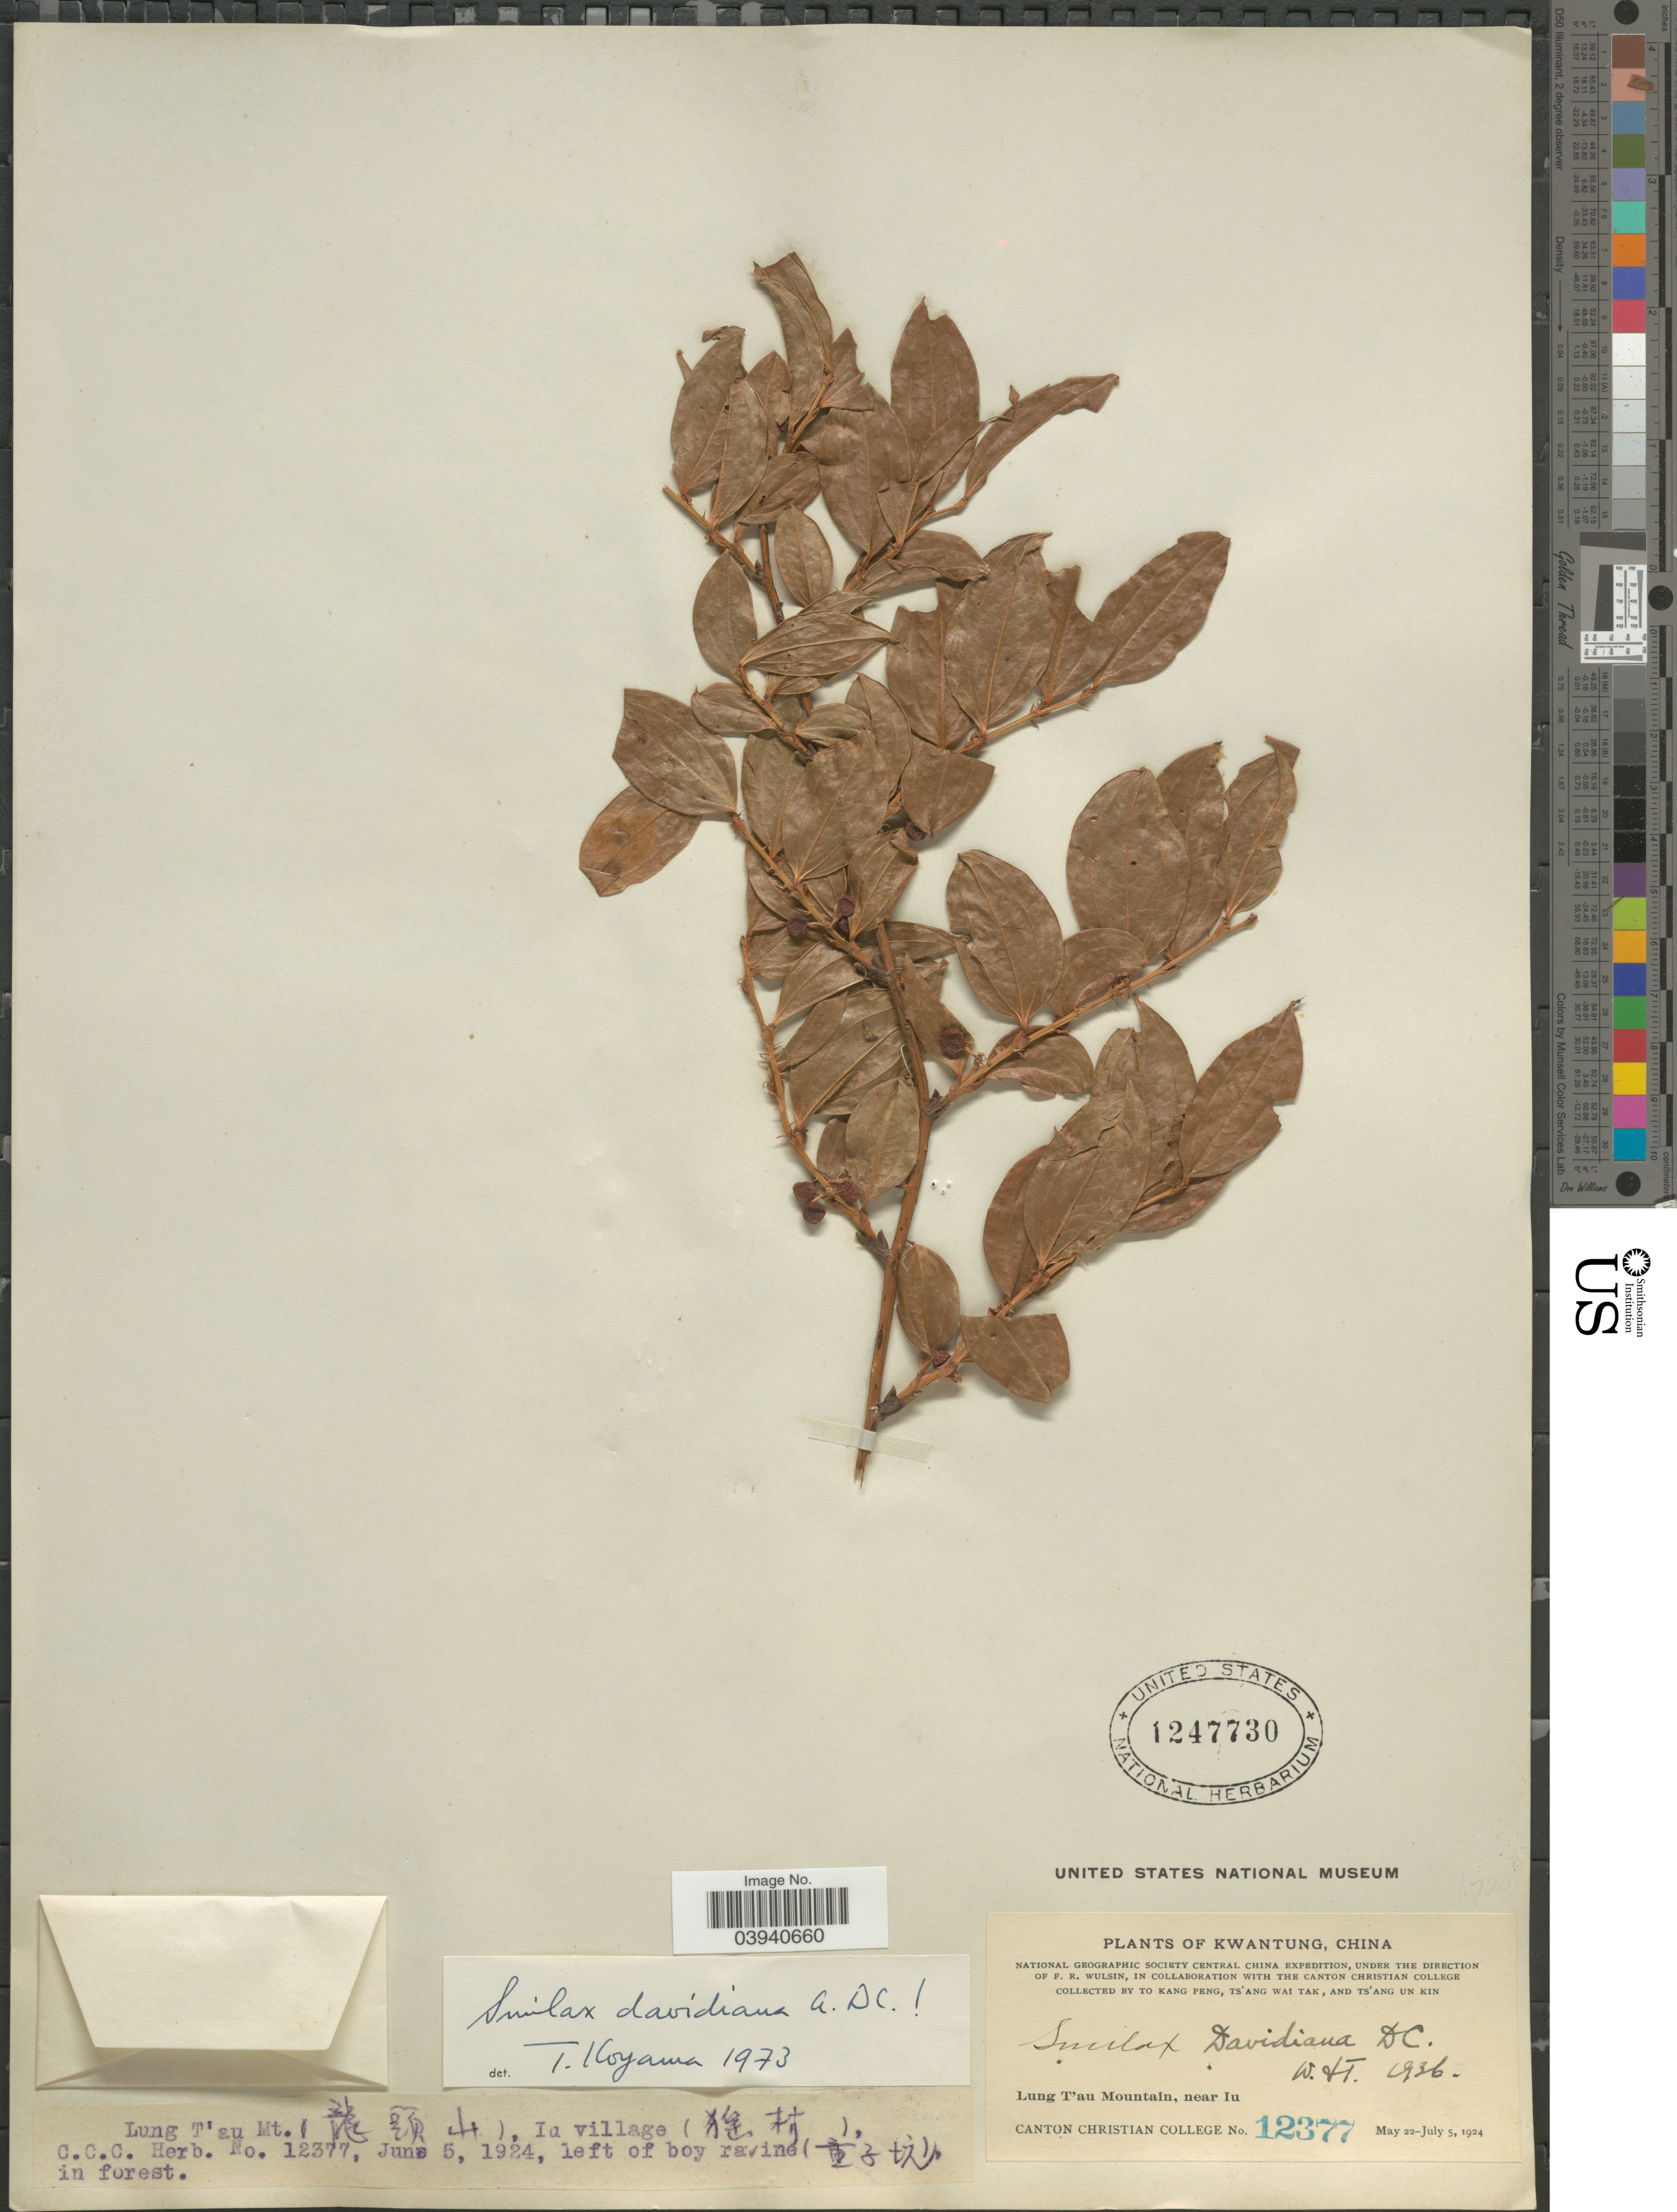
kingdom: Plantae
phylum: Tracheophyta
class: Liliopsida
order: Liliales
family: Smilacaceae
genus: Smilax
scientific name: Smilax davidiana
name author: A. DC.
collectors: K. Peng, W. T. Tsang & U. K. Tsang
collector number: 12377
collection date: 1924-06-05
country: China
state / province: Guangdong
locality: Kwangtung. Lung T'au Mountain, near Iu.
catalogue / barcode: US 1247730